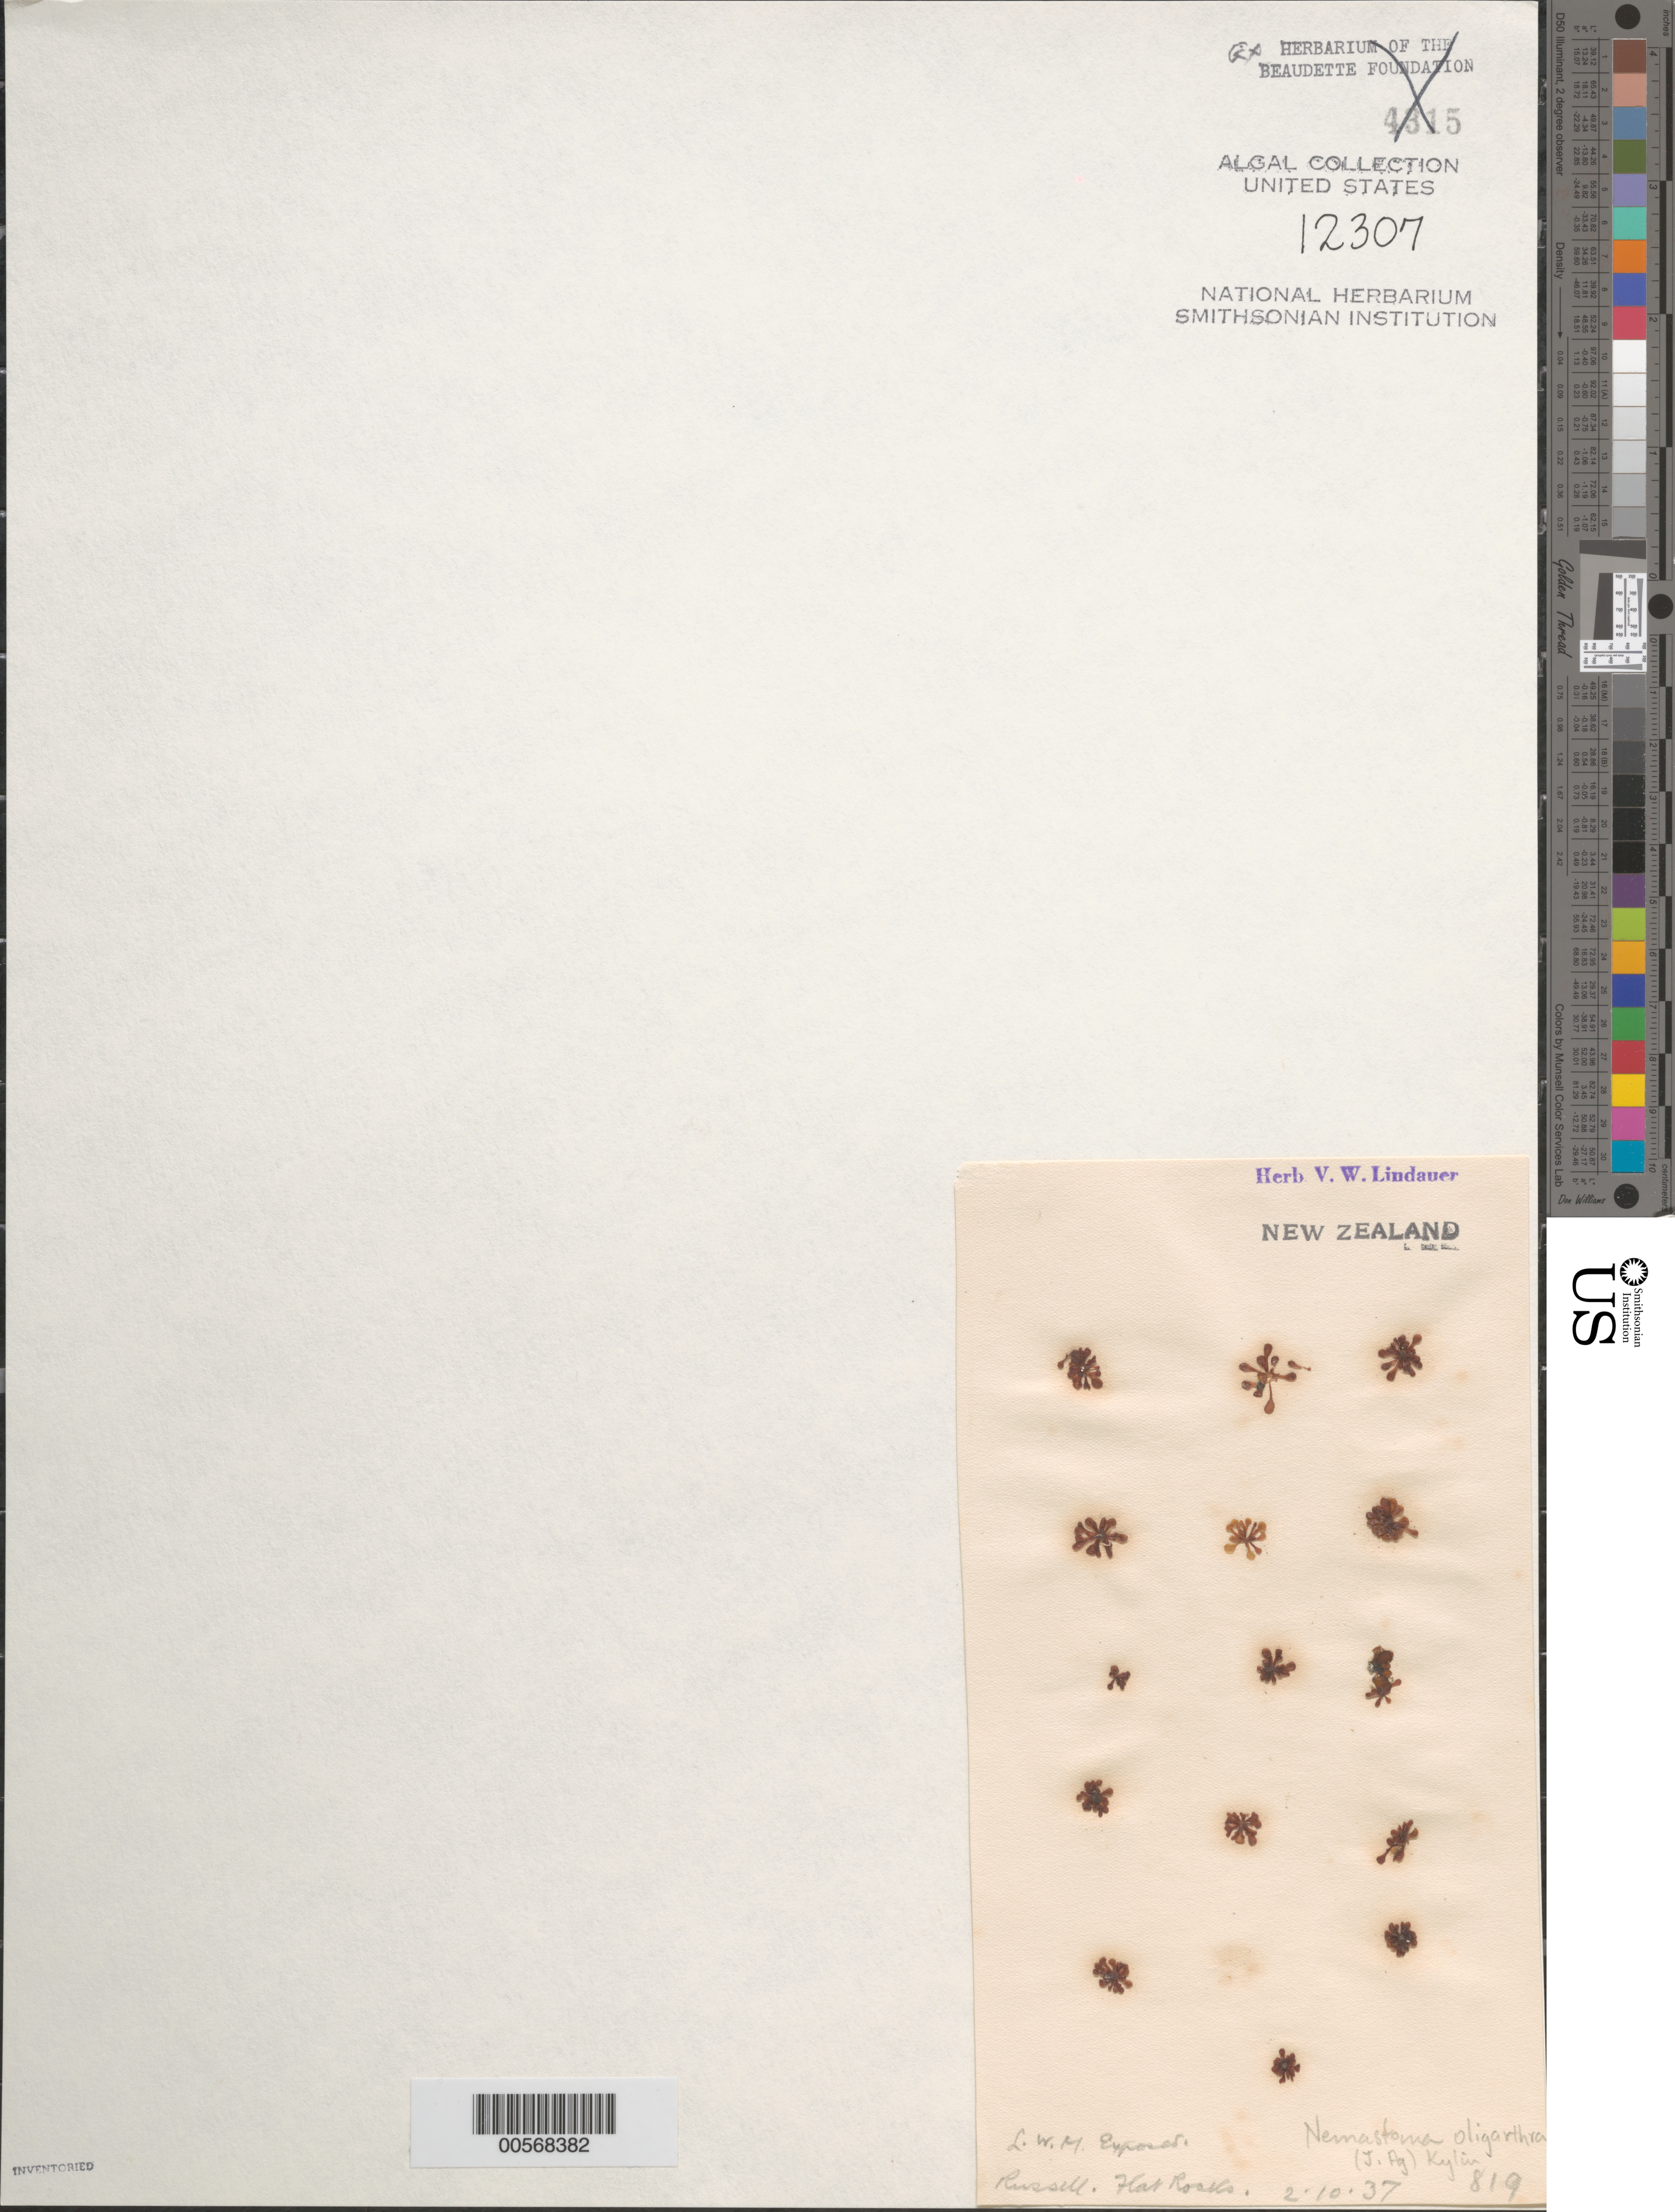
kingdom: Plantae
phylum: Rhodophyta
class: Florideophyceae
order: Gigartinales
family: Catenellopsidaceae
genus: Catenellopsis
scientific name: Catenellopsis oligarthra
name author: (J. Agardh) V.J. Chapm.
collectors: V. Lindauer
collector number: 819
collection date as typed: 02 Oct 1937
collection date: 1937-10-02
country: New Zealand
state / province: Northland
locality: Russell, flat rocks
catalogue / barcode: US 12307